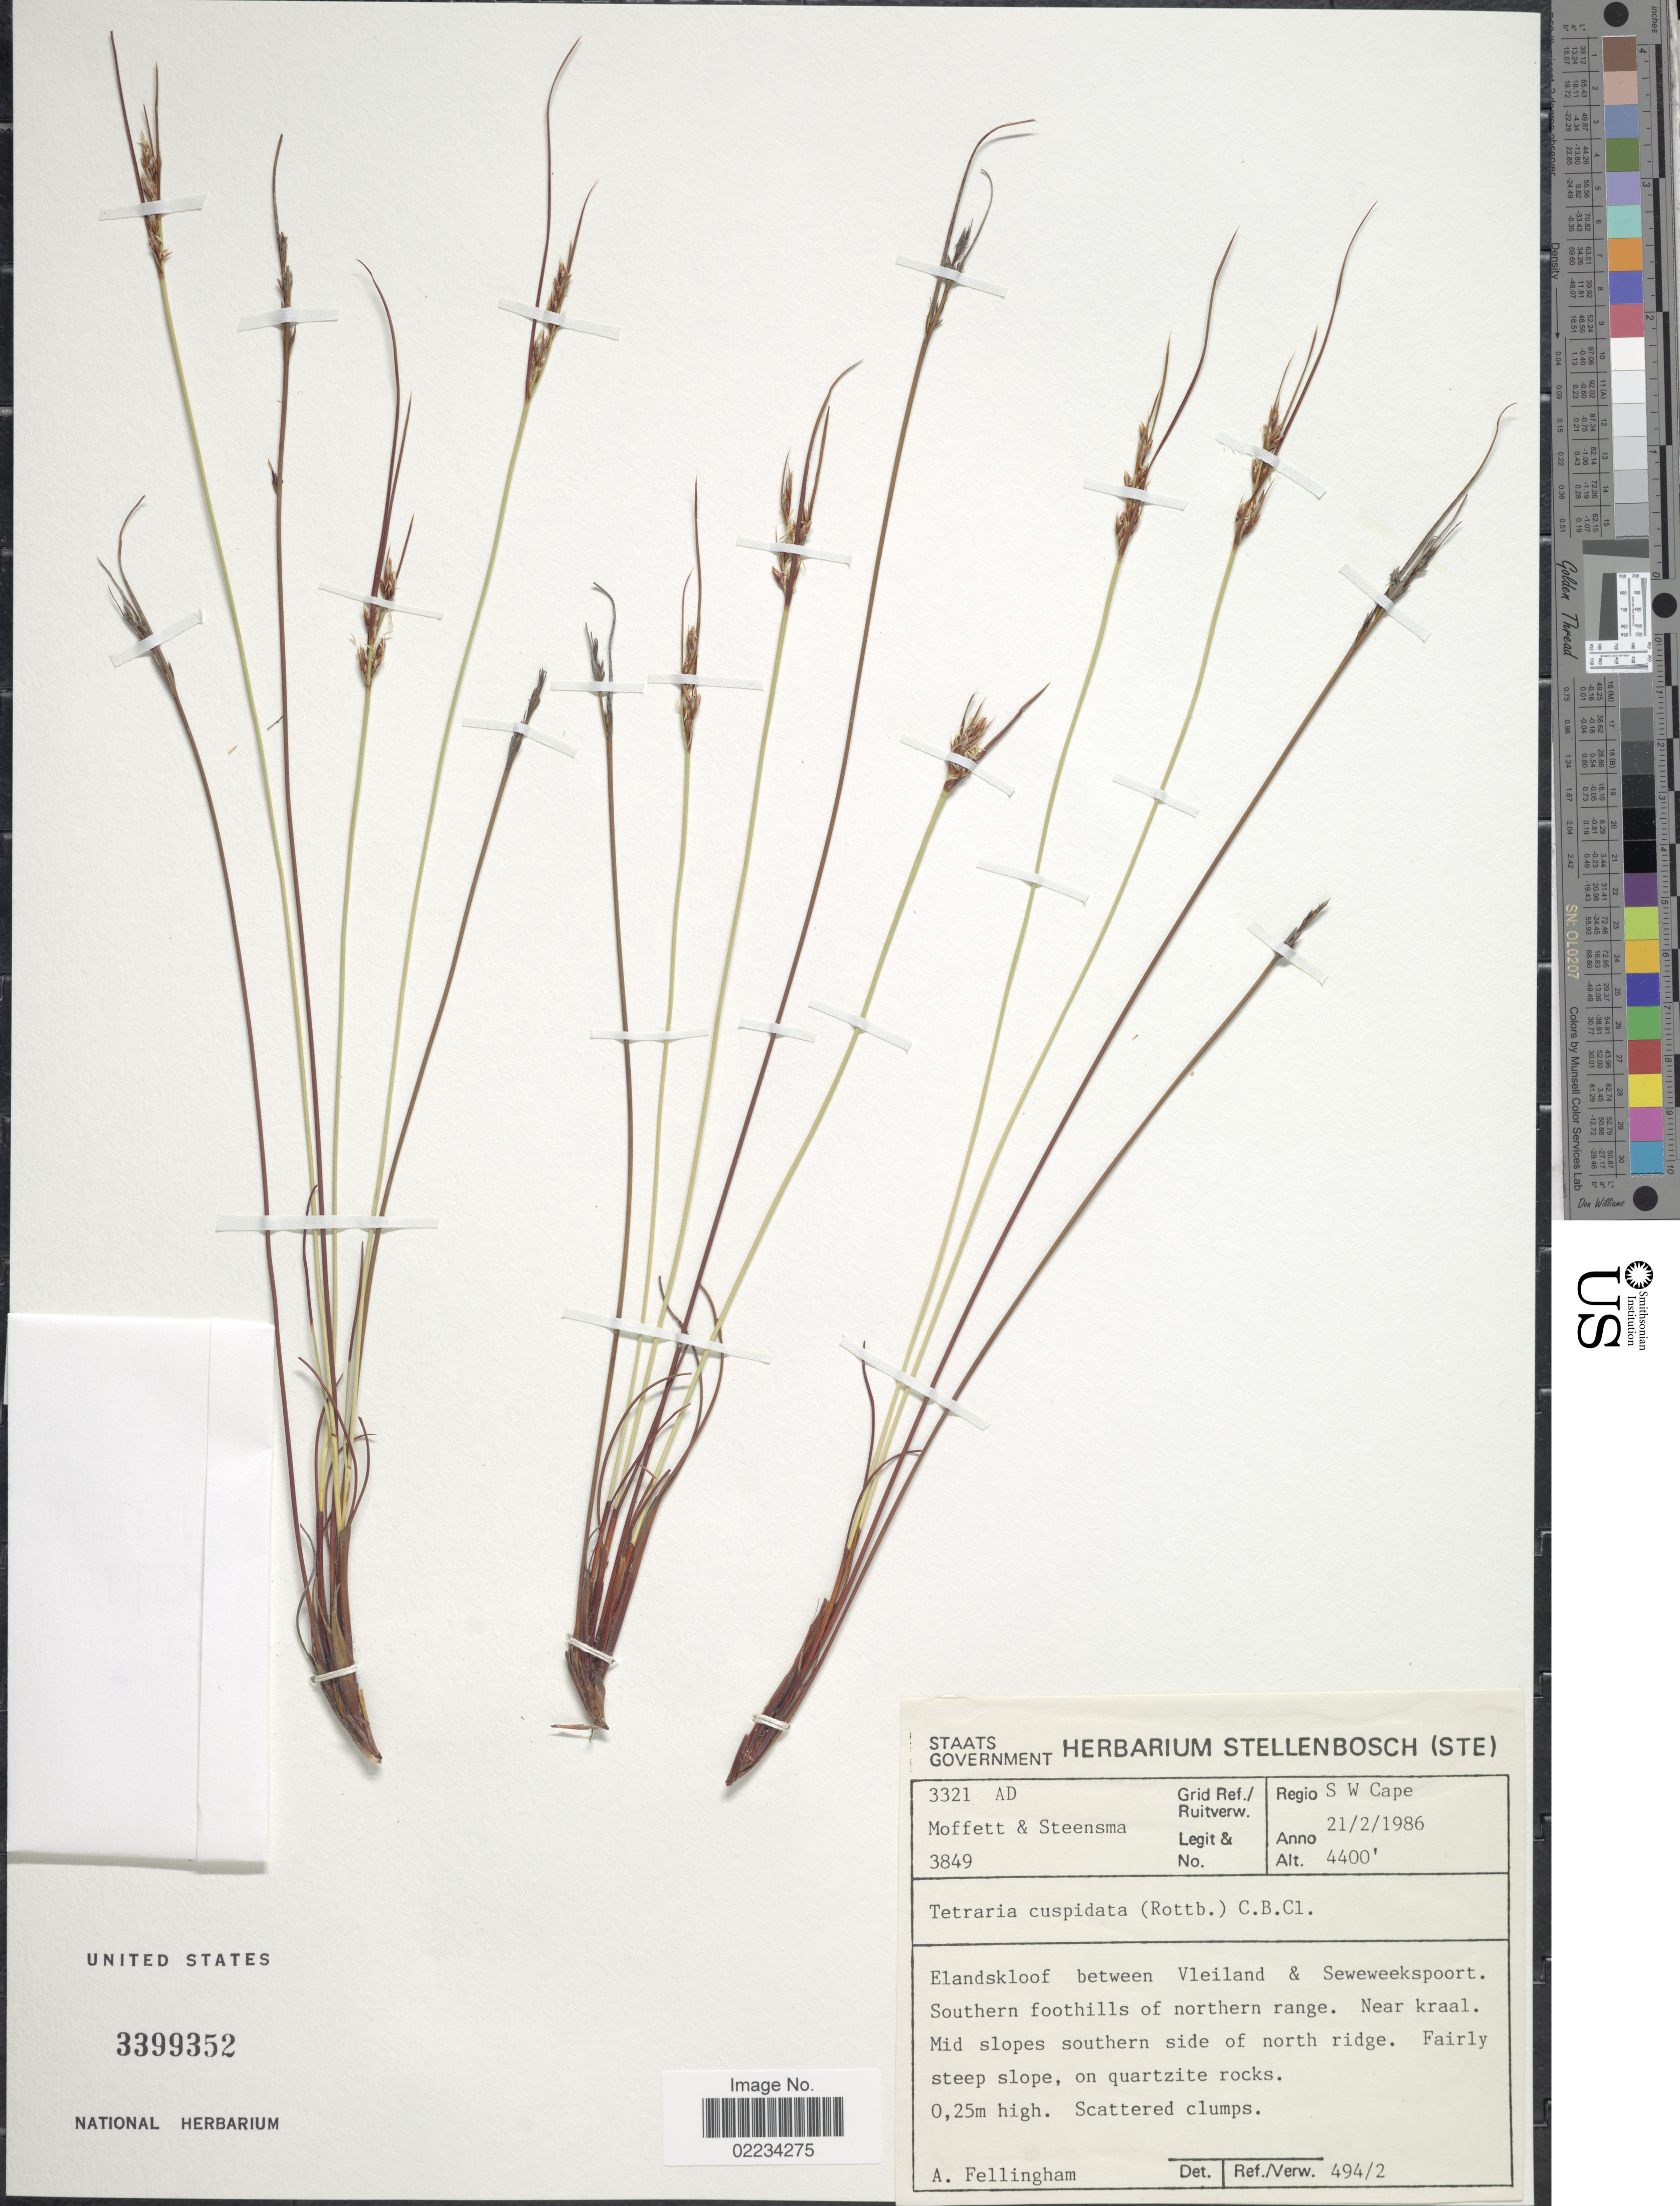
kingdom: Plantae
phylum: Tracheophyta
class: Liliopsida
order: Poales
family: Cyperaceae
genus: Schoenus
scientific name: Schoenus cuspidatus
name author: Rottb.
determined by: Strong, Mark T., (BOT), Smithsonian Institution - National Museum of Natural History (UNITED STATES)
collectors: Moffett & Steensma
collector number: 3849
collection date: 1986-04-21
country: South Africa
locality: Regio S W Cape, Elandskloof between Vlieland & Seweweekspoort. Southern foothills of northern range. Near kraal. Mid slopes southern side of north ridge. Fairly steep slope, on quartzite rocks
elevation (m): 1341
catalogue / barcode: US 3399352